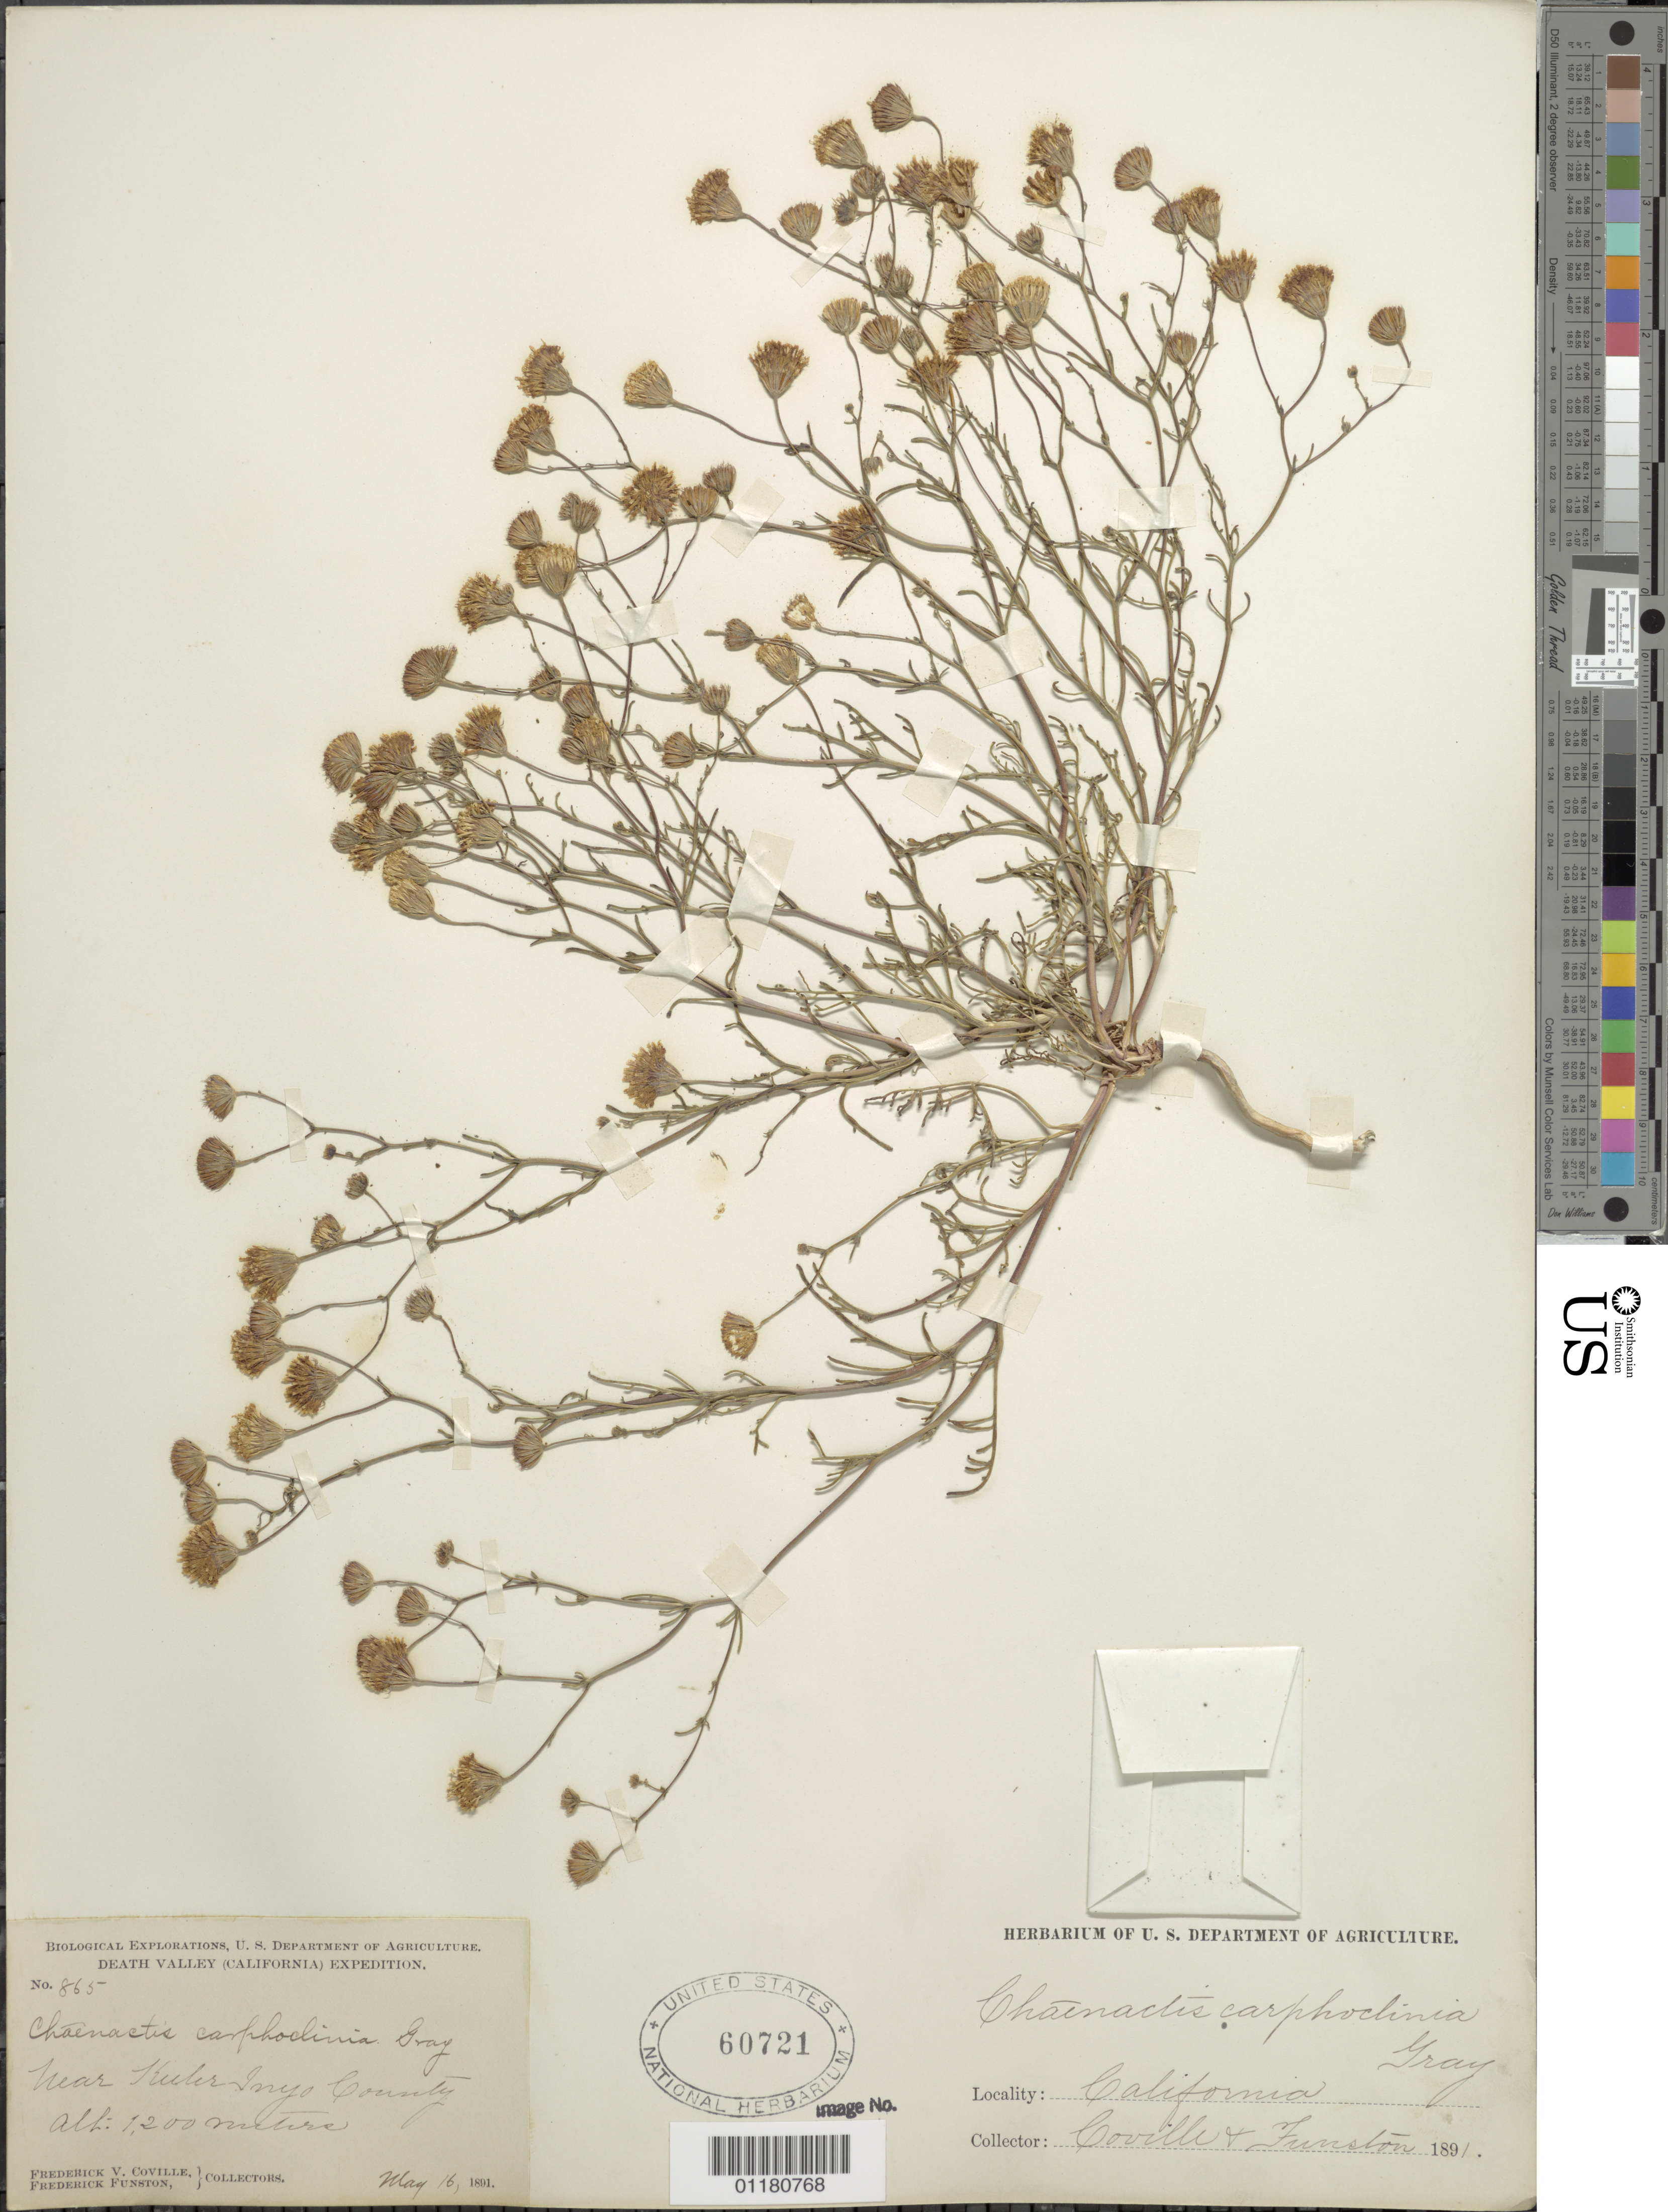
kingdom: Plantae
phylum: Tracheophyta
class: Magnoliopsida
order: Asterales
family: Asteraceae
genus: Chaenactis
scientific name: Chaenactis carphoclinia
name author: A. Gray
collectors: F. V. Coville & F. Funston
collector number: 865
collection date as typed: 16 May 1891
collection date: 1891-05-16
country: United States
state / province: California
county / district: Inyo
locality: Near Keeler.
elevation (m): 1200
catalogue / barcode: US 60721